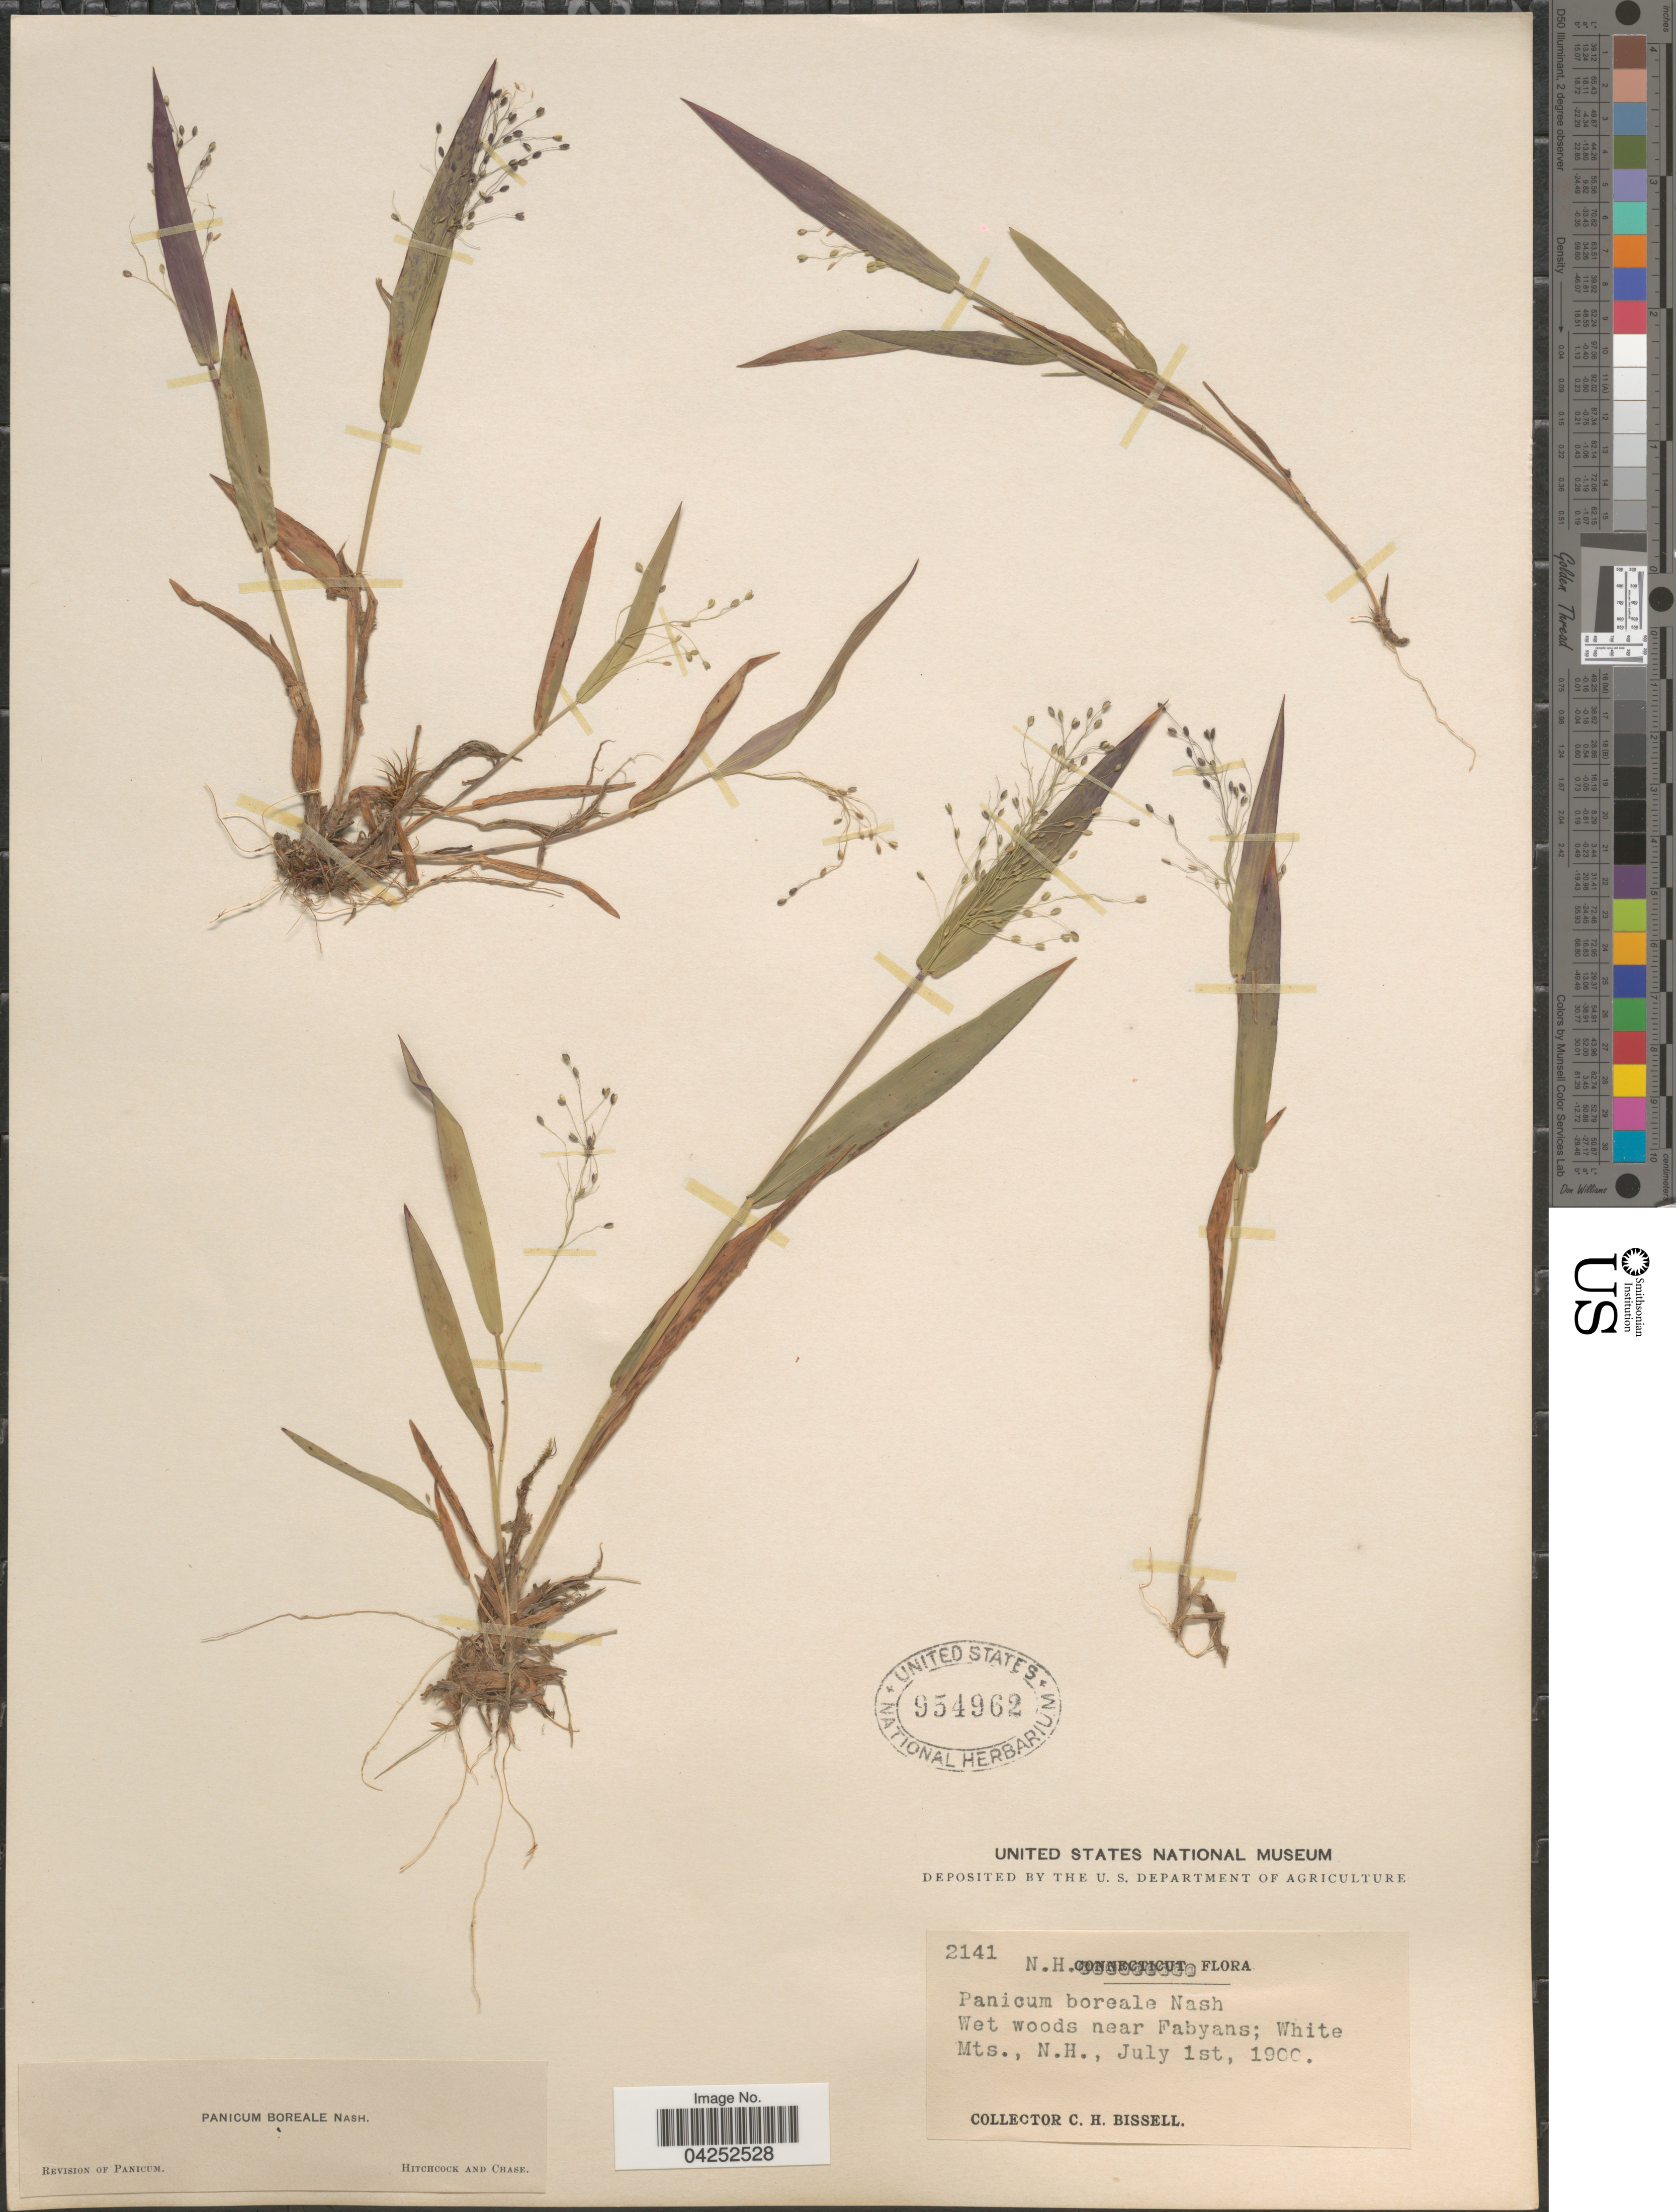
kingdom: Plantae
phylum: Tracheophyta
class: Liliopsida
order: Poales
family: Poaceae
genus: Dichanthelium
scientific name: Dichanthelium boreale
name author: (Nash) Freckmann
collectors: C. Bissell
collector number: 2141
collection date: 1900-07-01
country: United States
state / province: New Hampshire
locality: Wet woods near Fabyans; White Mts.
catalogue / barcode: US 954962